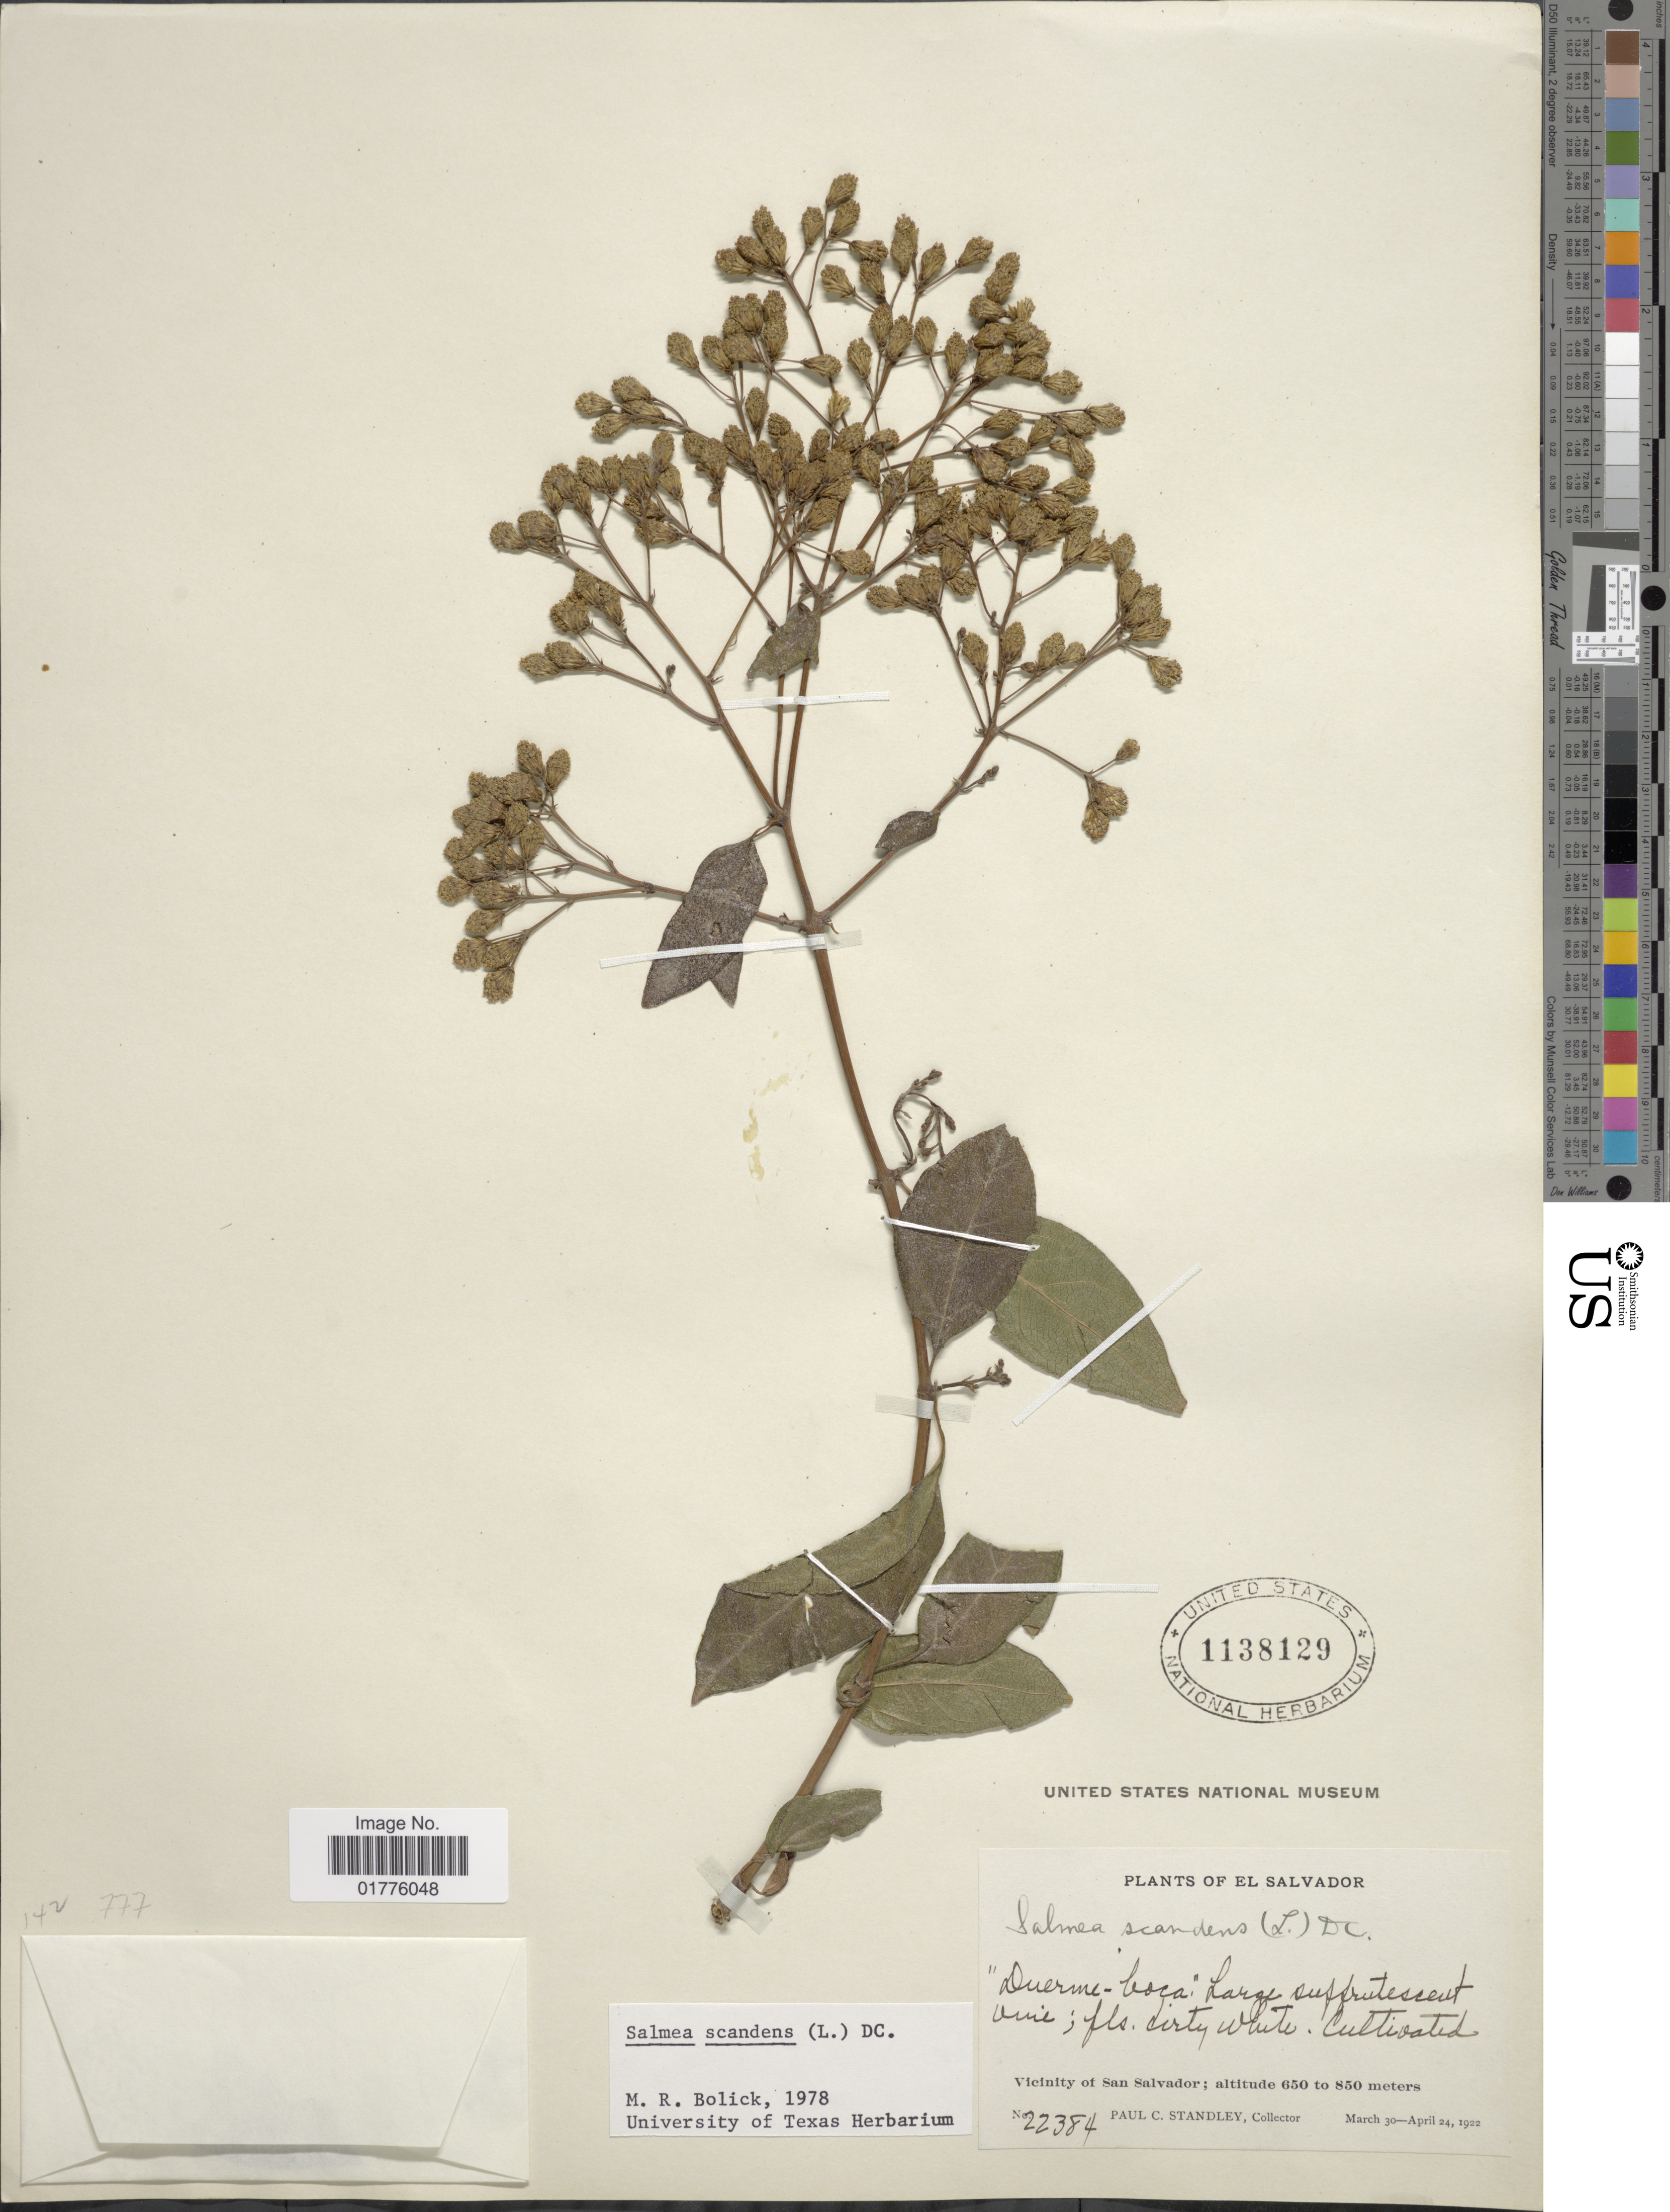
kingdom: Plantae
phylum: Tracheophyta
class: Magnoliopsida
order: Asterales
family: Asteraceae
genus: Salmea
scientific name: Salmea scandens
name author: (L.) DC.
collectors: P. C. Standley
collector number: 22384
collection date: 1922-03-30/1922-04-24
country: Bahamas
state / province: San Salvador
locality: Vicinity of San Salvador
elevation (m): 650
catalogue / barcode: US 1138129